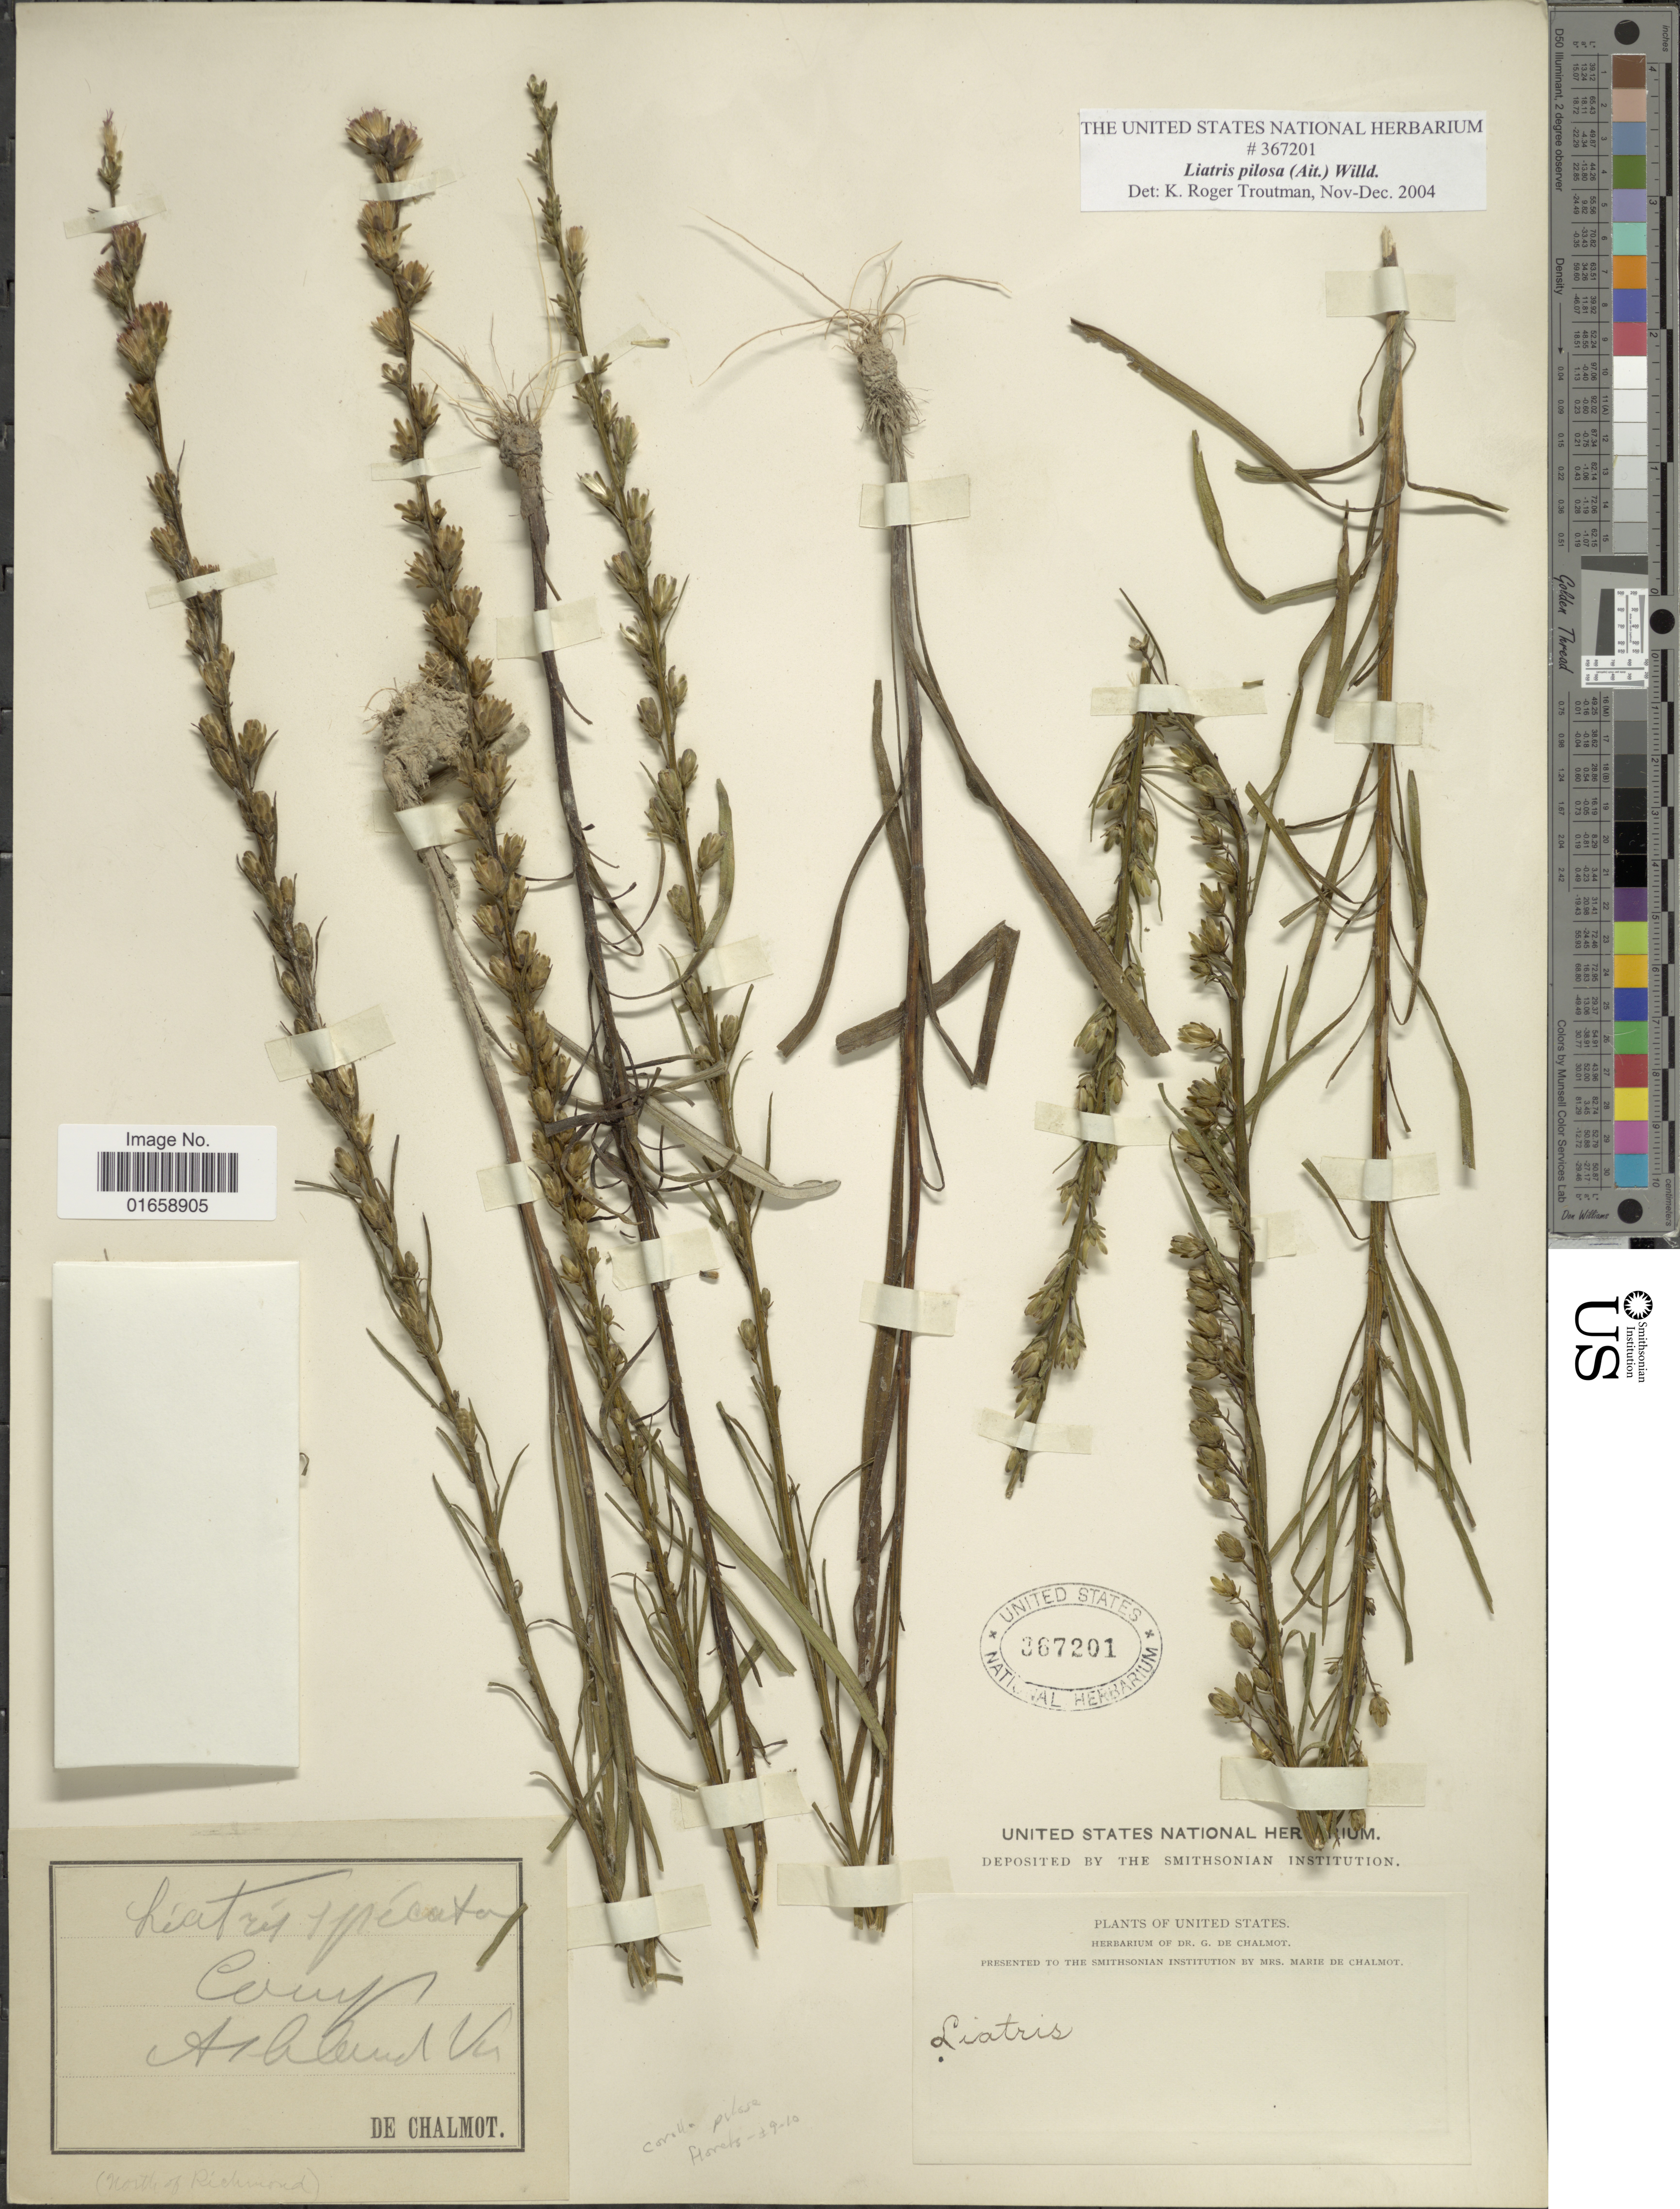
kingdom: Plantae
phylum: Tracheophyta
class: Magnoliopsida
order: Asterales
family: Asteraceae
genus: Liatris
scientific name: Liatris pilosa var. pilosa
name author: (Aiton) Willd.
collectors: G. de Chalmot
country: United States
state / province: Virginia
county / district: Hanover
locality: Ashland, North of Richmond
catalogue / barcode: US 367201